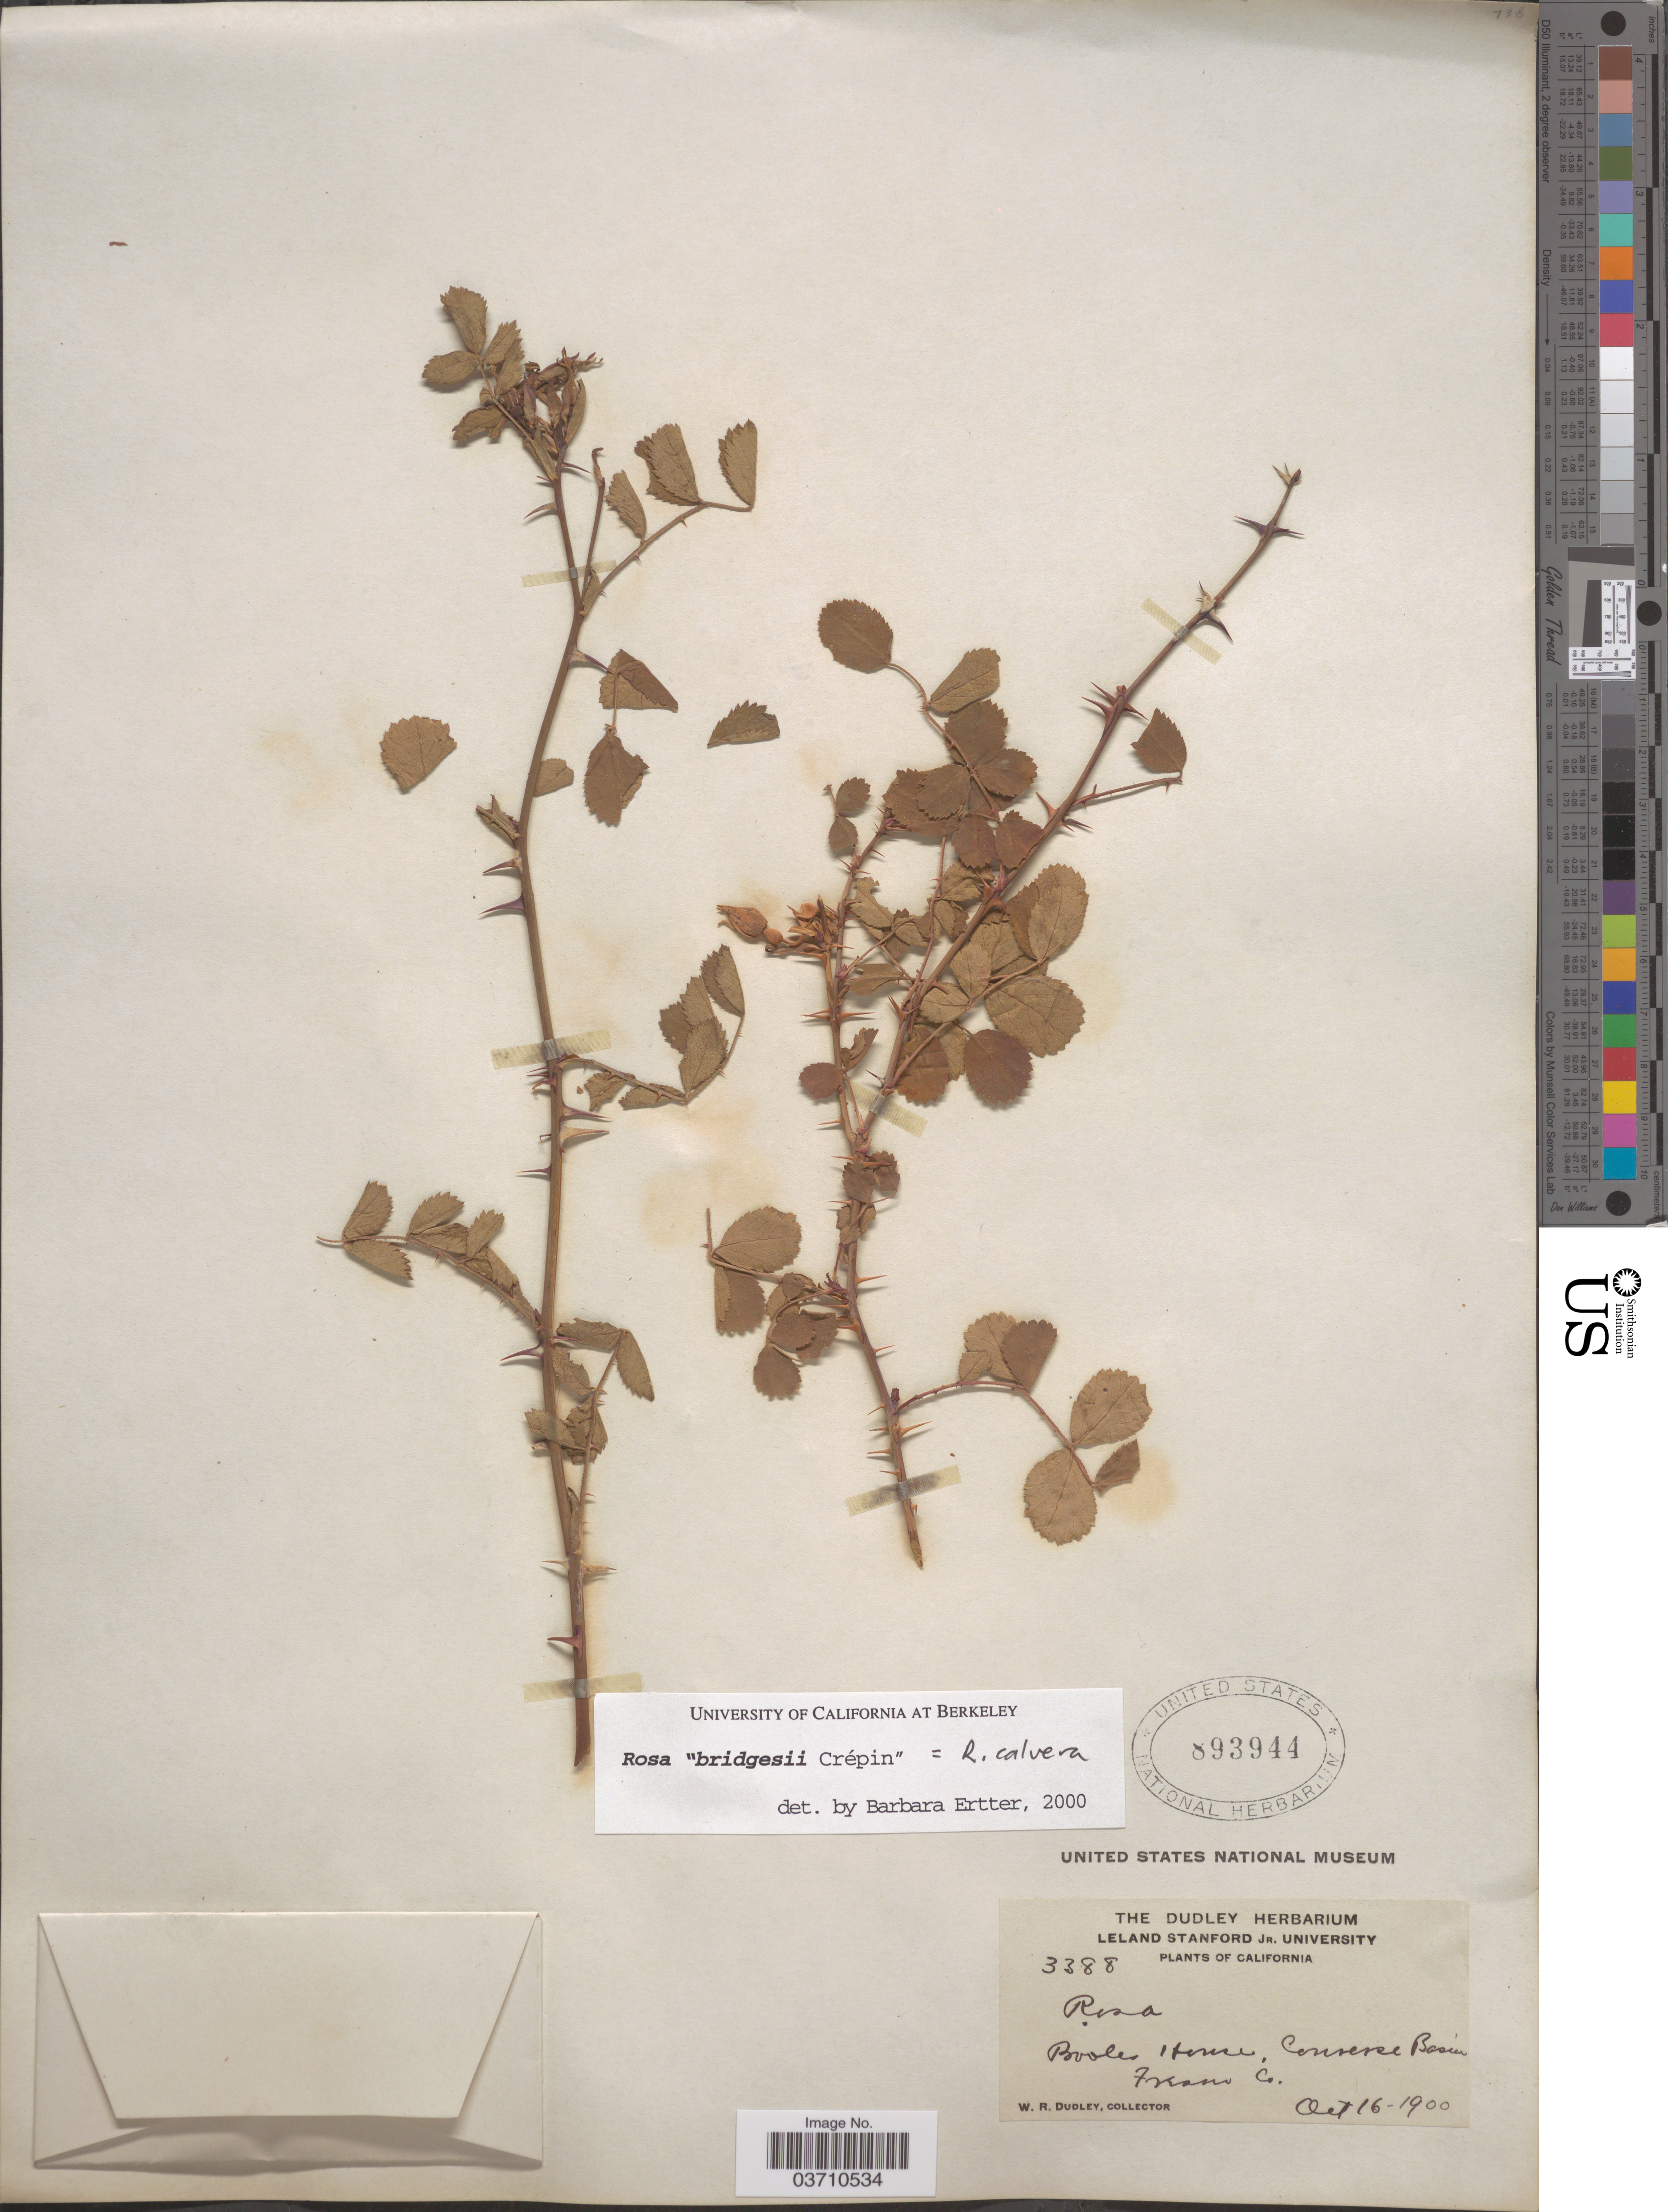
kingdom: Plantae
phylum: Tracheophyta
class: Magnoliopsida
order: Rosales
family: Rosaceae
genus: Rosa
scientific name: Rosa bridgesii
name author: Crép. ex Rydb.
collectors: W. Dudley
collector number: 3388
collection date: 1900-10-16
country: United States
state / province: California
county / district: Fresno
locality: Booles House. Converse Basin. Fresno Co.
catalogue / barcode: US 893944